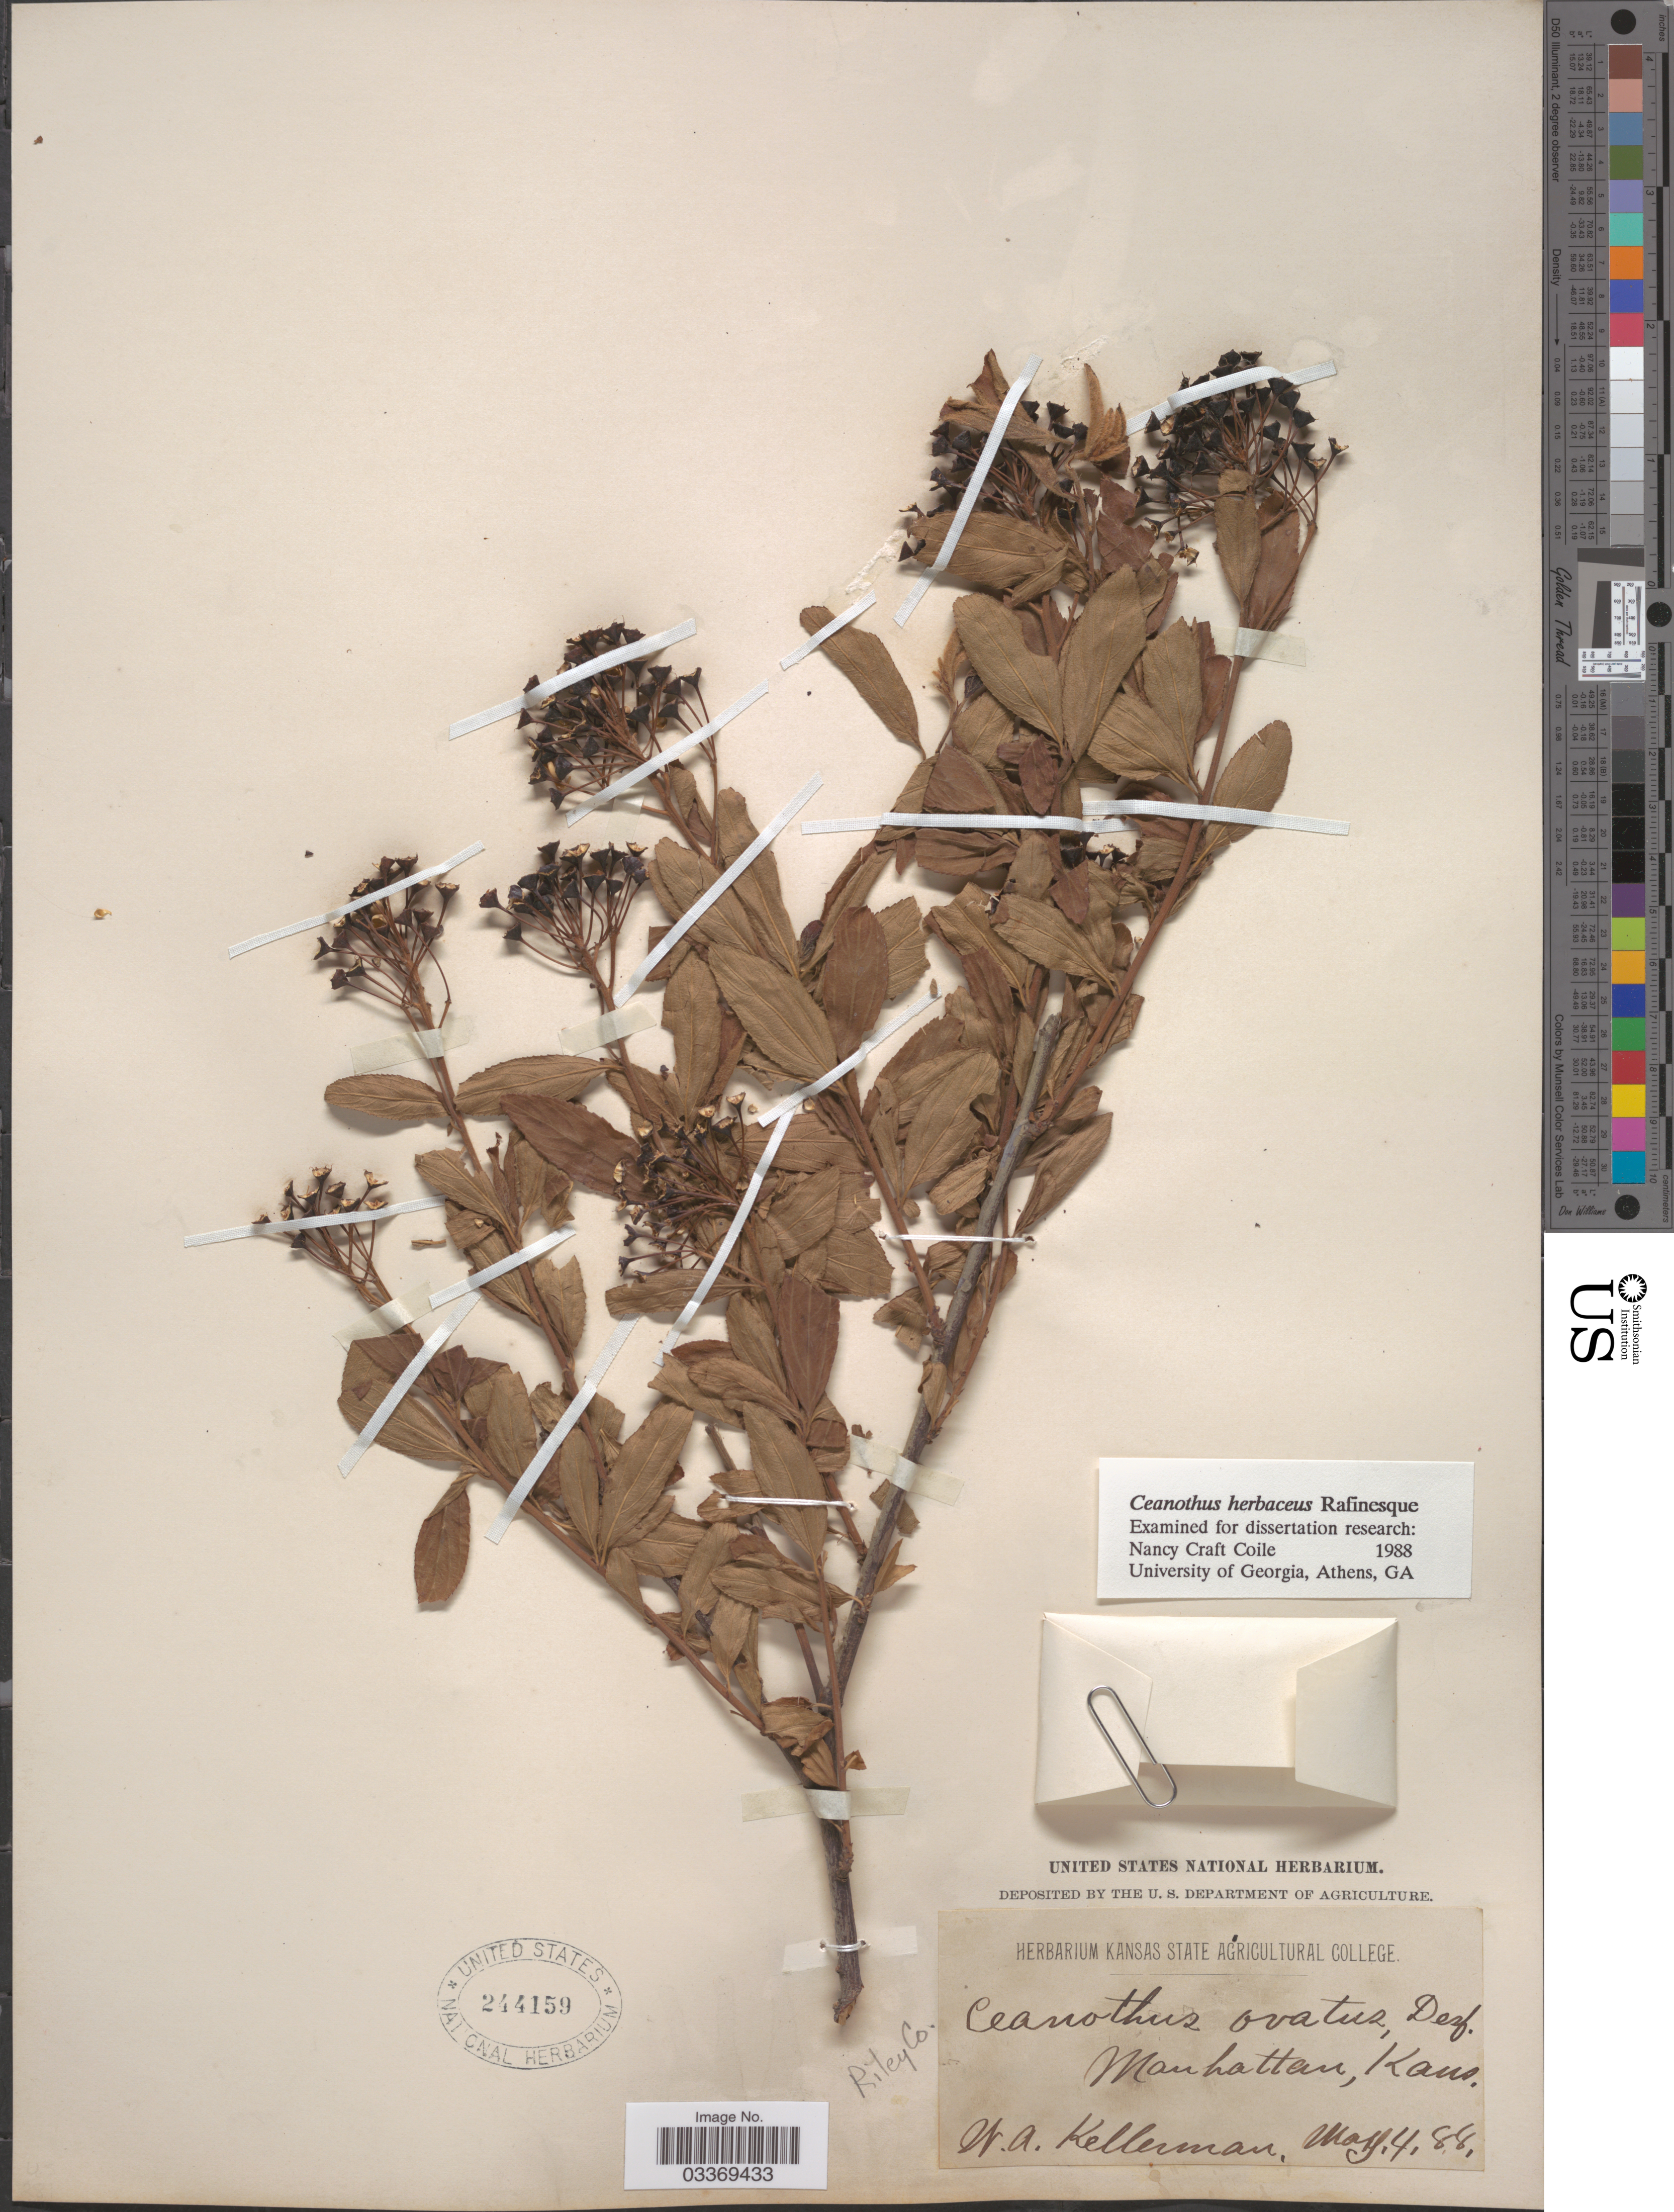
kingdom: Plantae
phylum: Tracheophyta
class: Magnoliopsida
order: Rosales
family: Rhamnaceae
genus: Ceanothus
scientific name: Ceanothus ovatus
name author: Desf.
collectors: W. Kellerman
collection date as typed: Transcribed d/m/y: 4/5/88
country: United States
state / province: Kansas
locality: Riley Co., Manhattan.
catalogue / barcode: US 244159